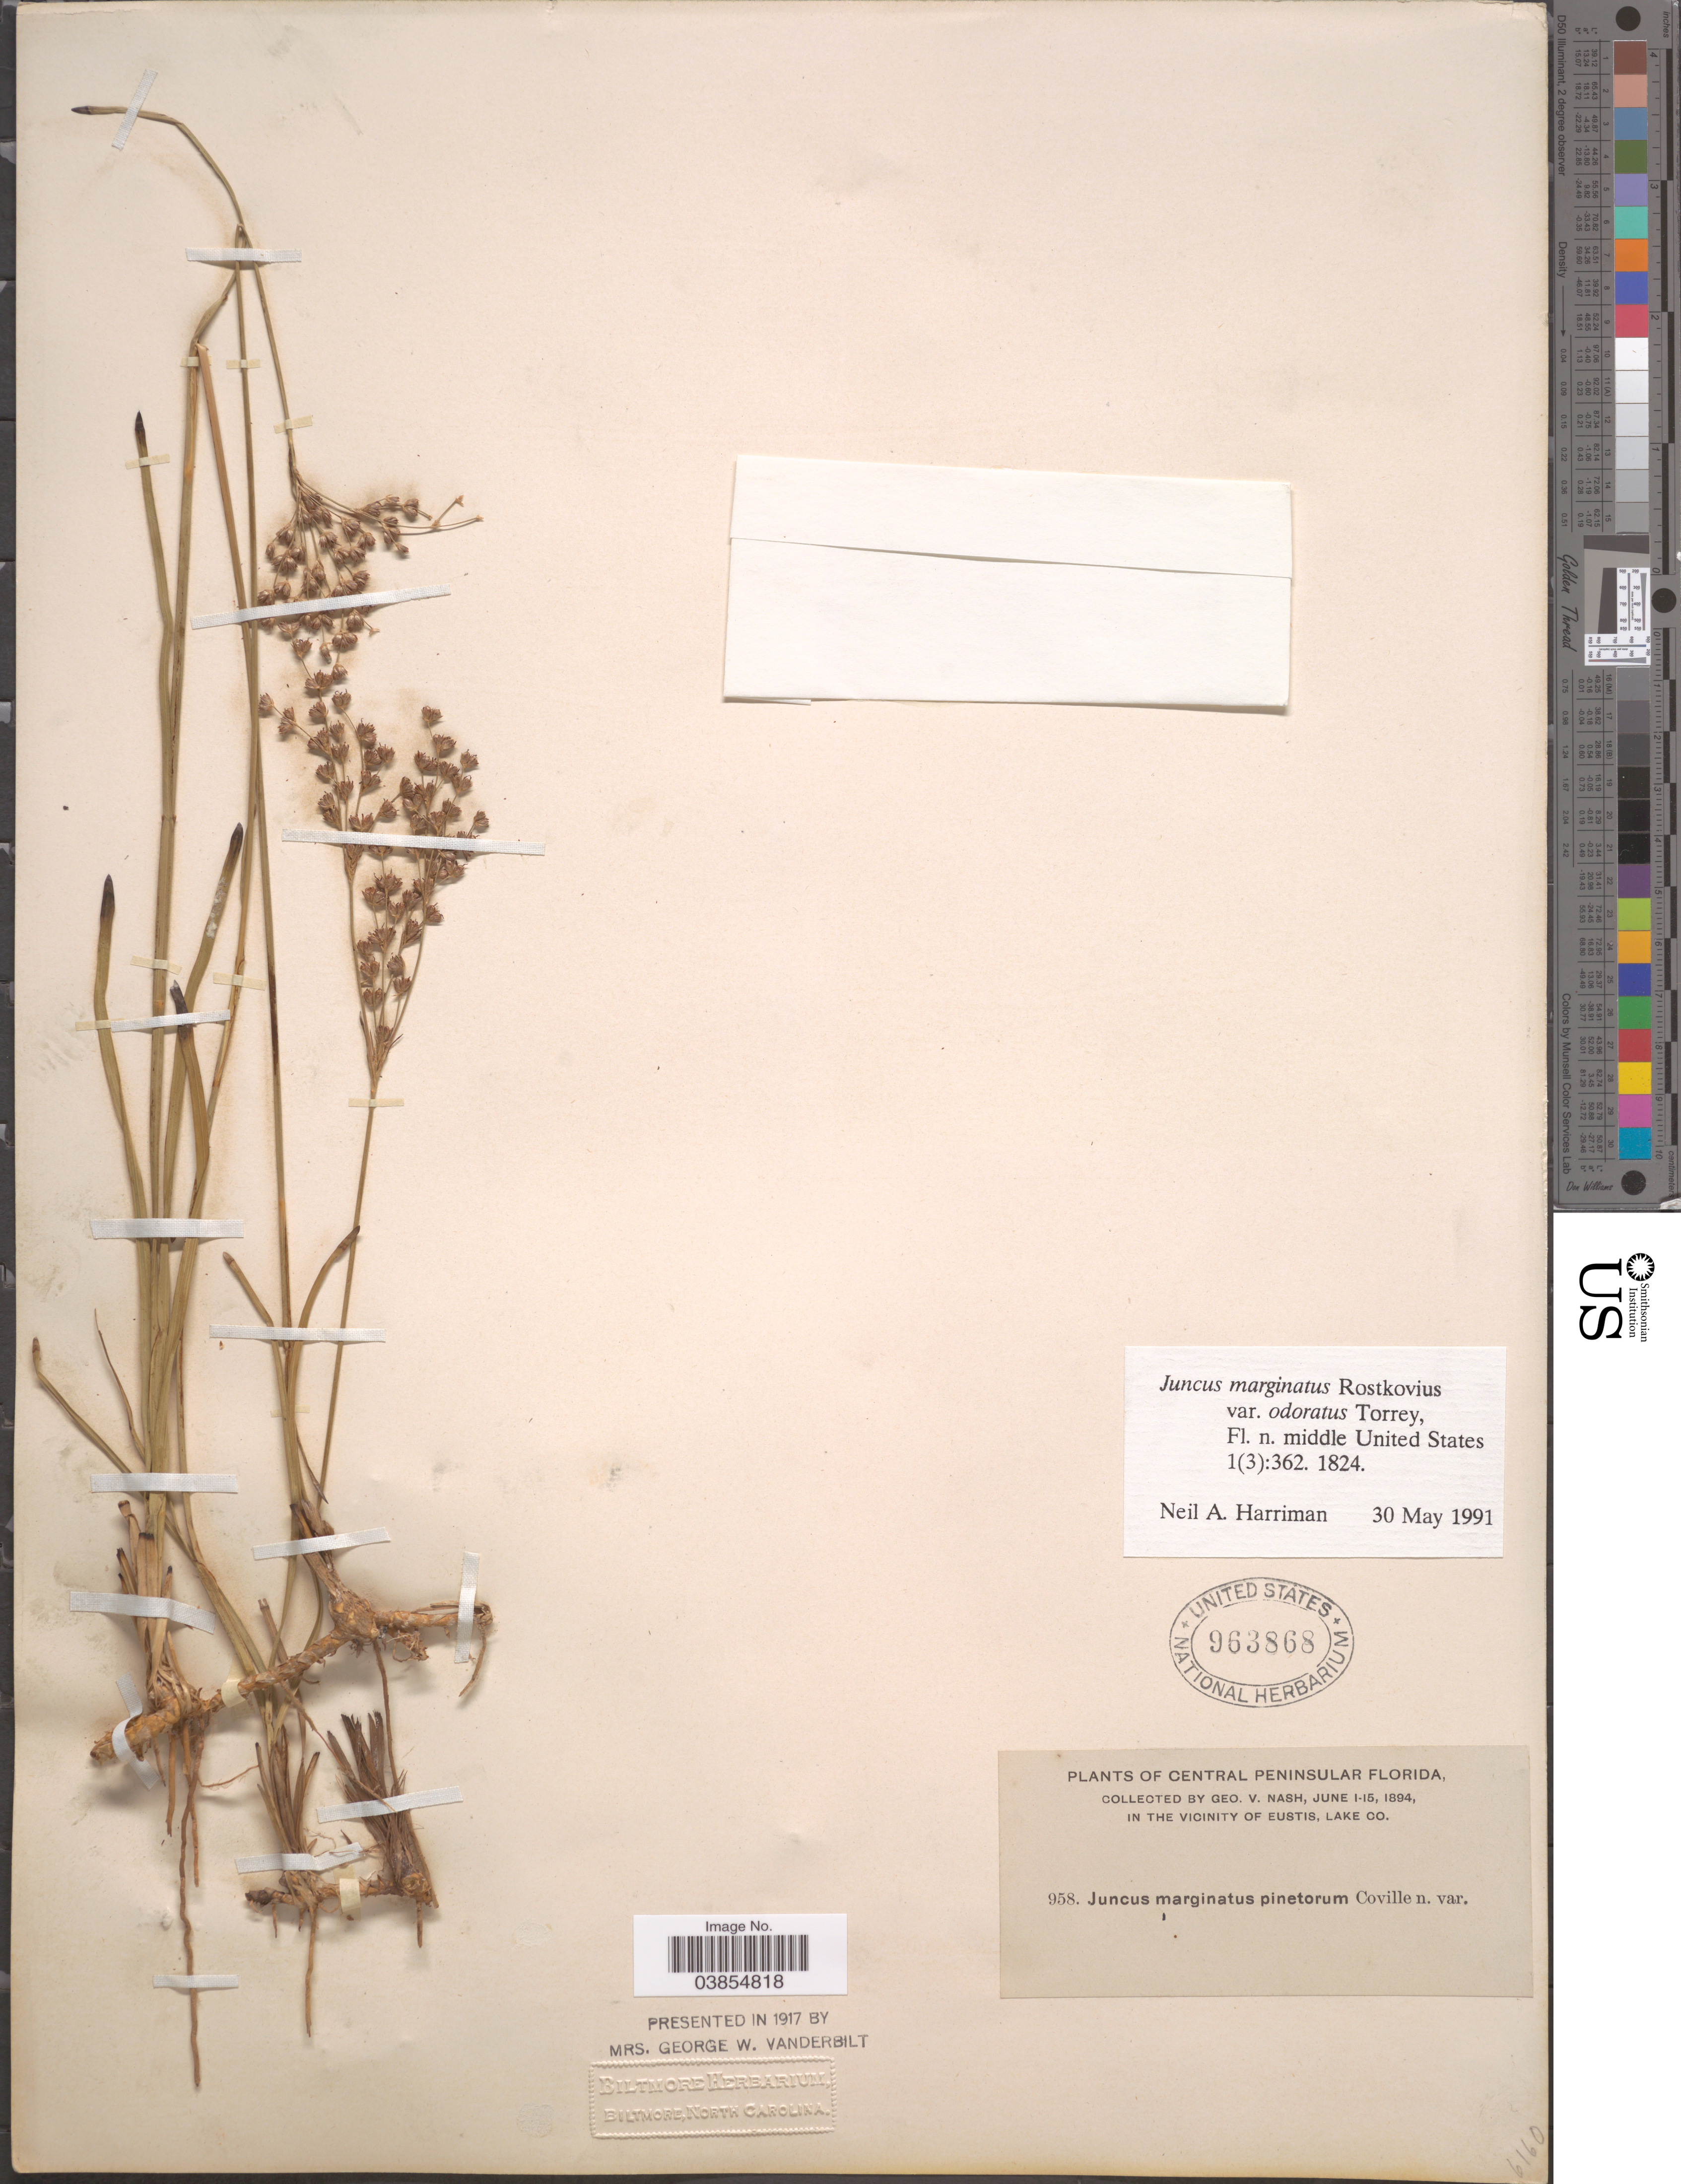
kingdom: Plantae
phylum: Tracheophyta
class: Liliopsida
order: Poales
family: Juncaceae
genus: Juncus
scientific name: Juncus marginatus var. odoratus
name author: Torr.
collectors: G. V. Nash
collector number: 958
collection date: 1894-06-01/1894-06-15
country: United States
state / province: Florida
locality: Central Peninsular Florida. In the vicinity of Eustis, Lake Co.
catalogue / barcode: US 963868